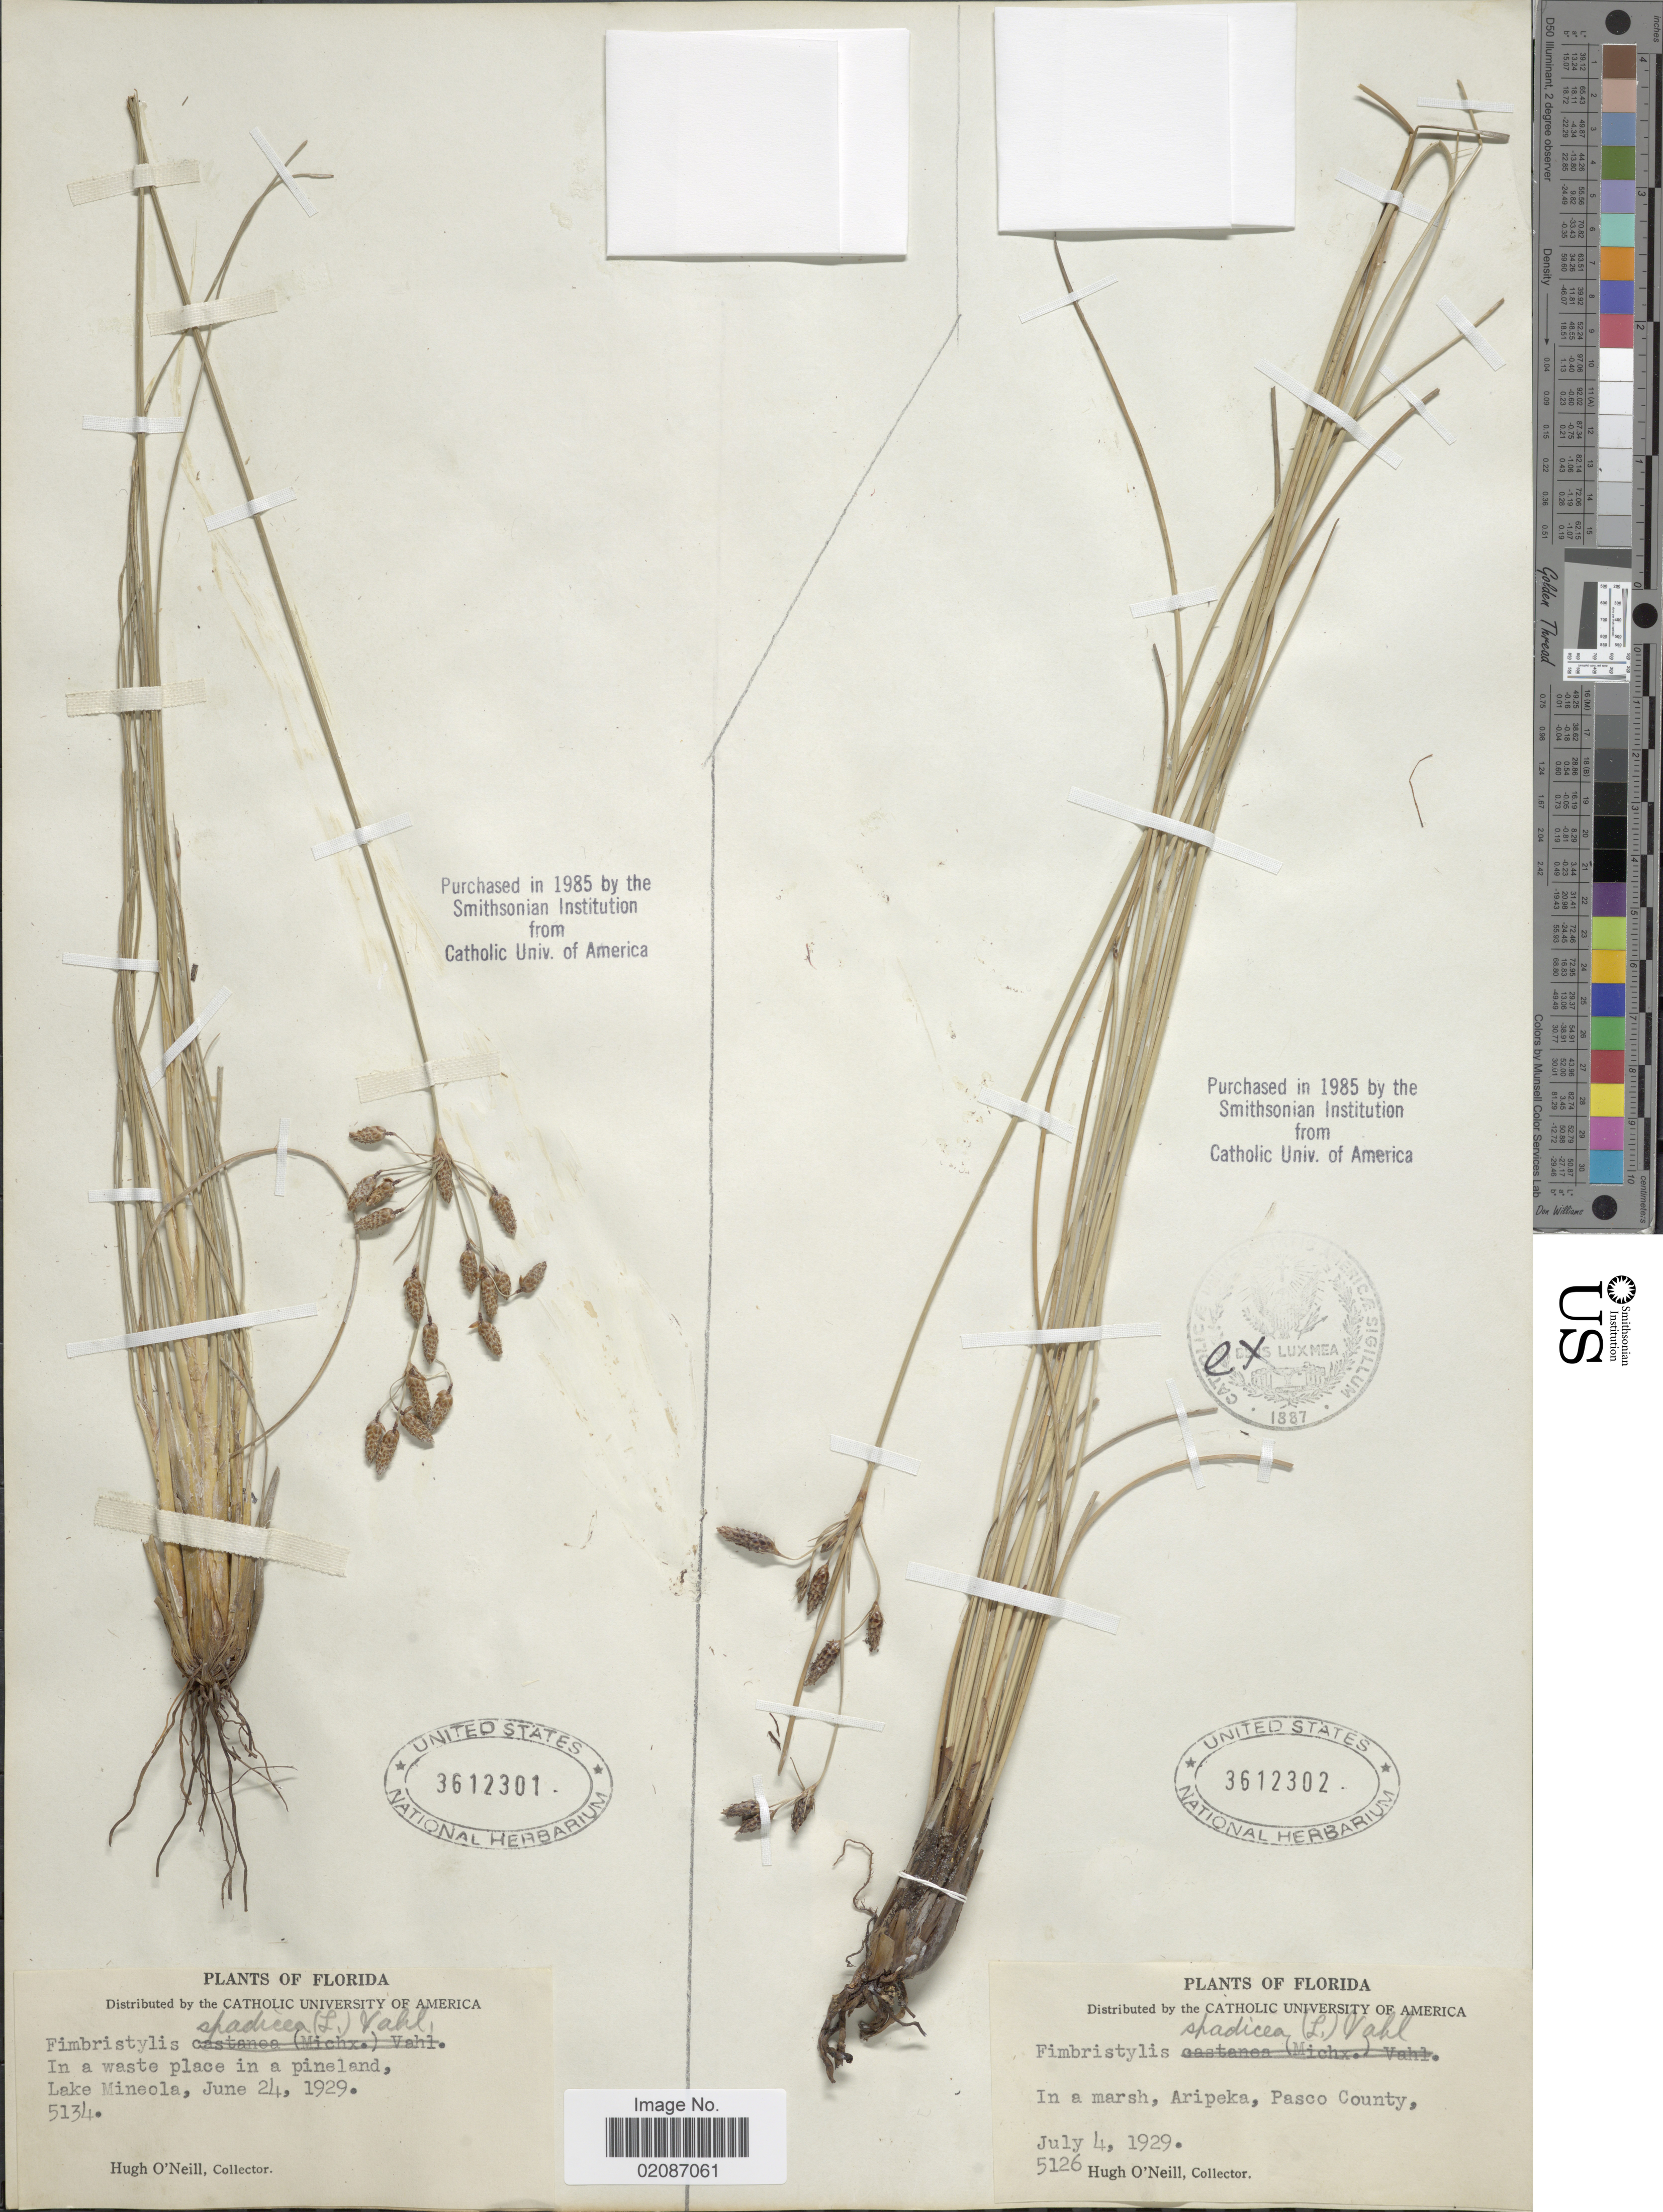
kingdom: Plantae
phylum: Tracheophyta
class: Liliopsida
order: Poales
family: Cyperaceae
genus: Fimbristylis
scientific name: Fimbristylis spadicea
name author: (L.) Vahl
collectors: H. O'Neill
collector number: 5126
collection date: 1929-07-04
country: United States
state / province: Florida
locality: Aripeka, Pasco County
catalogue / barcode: US 3612302-2